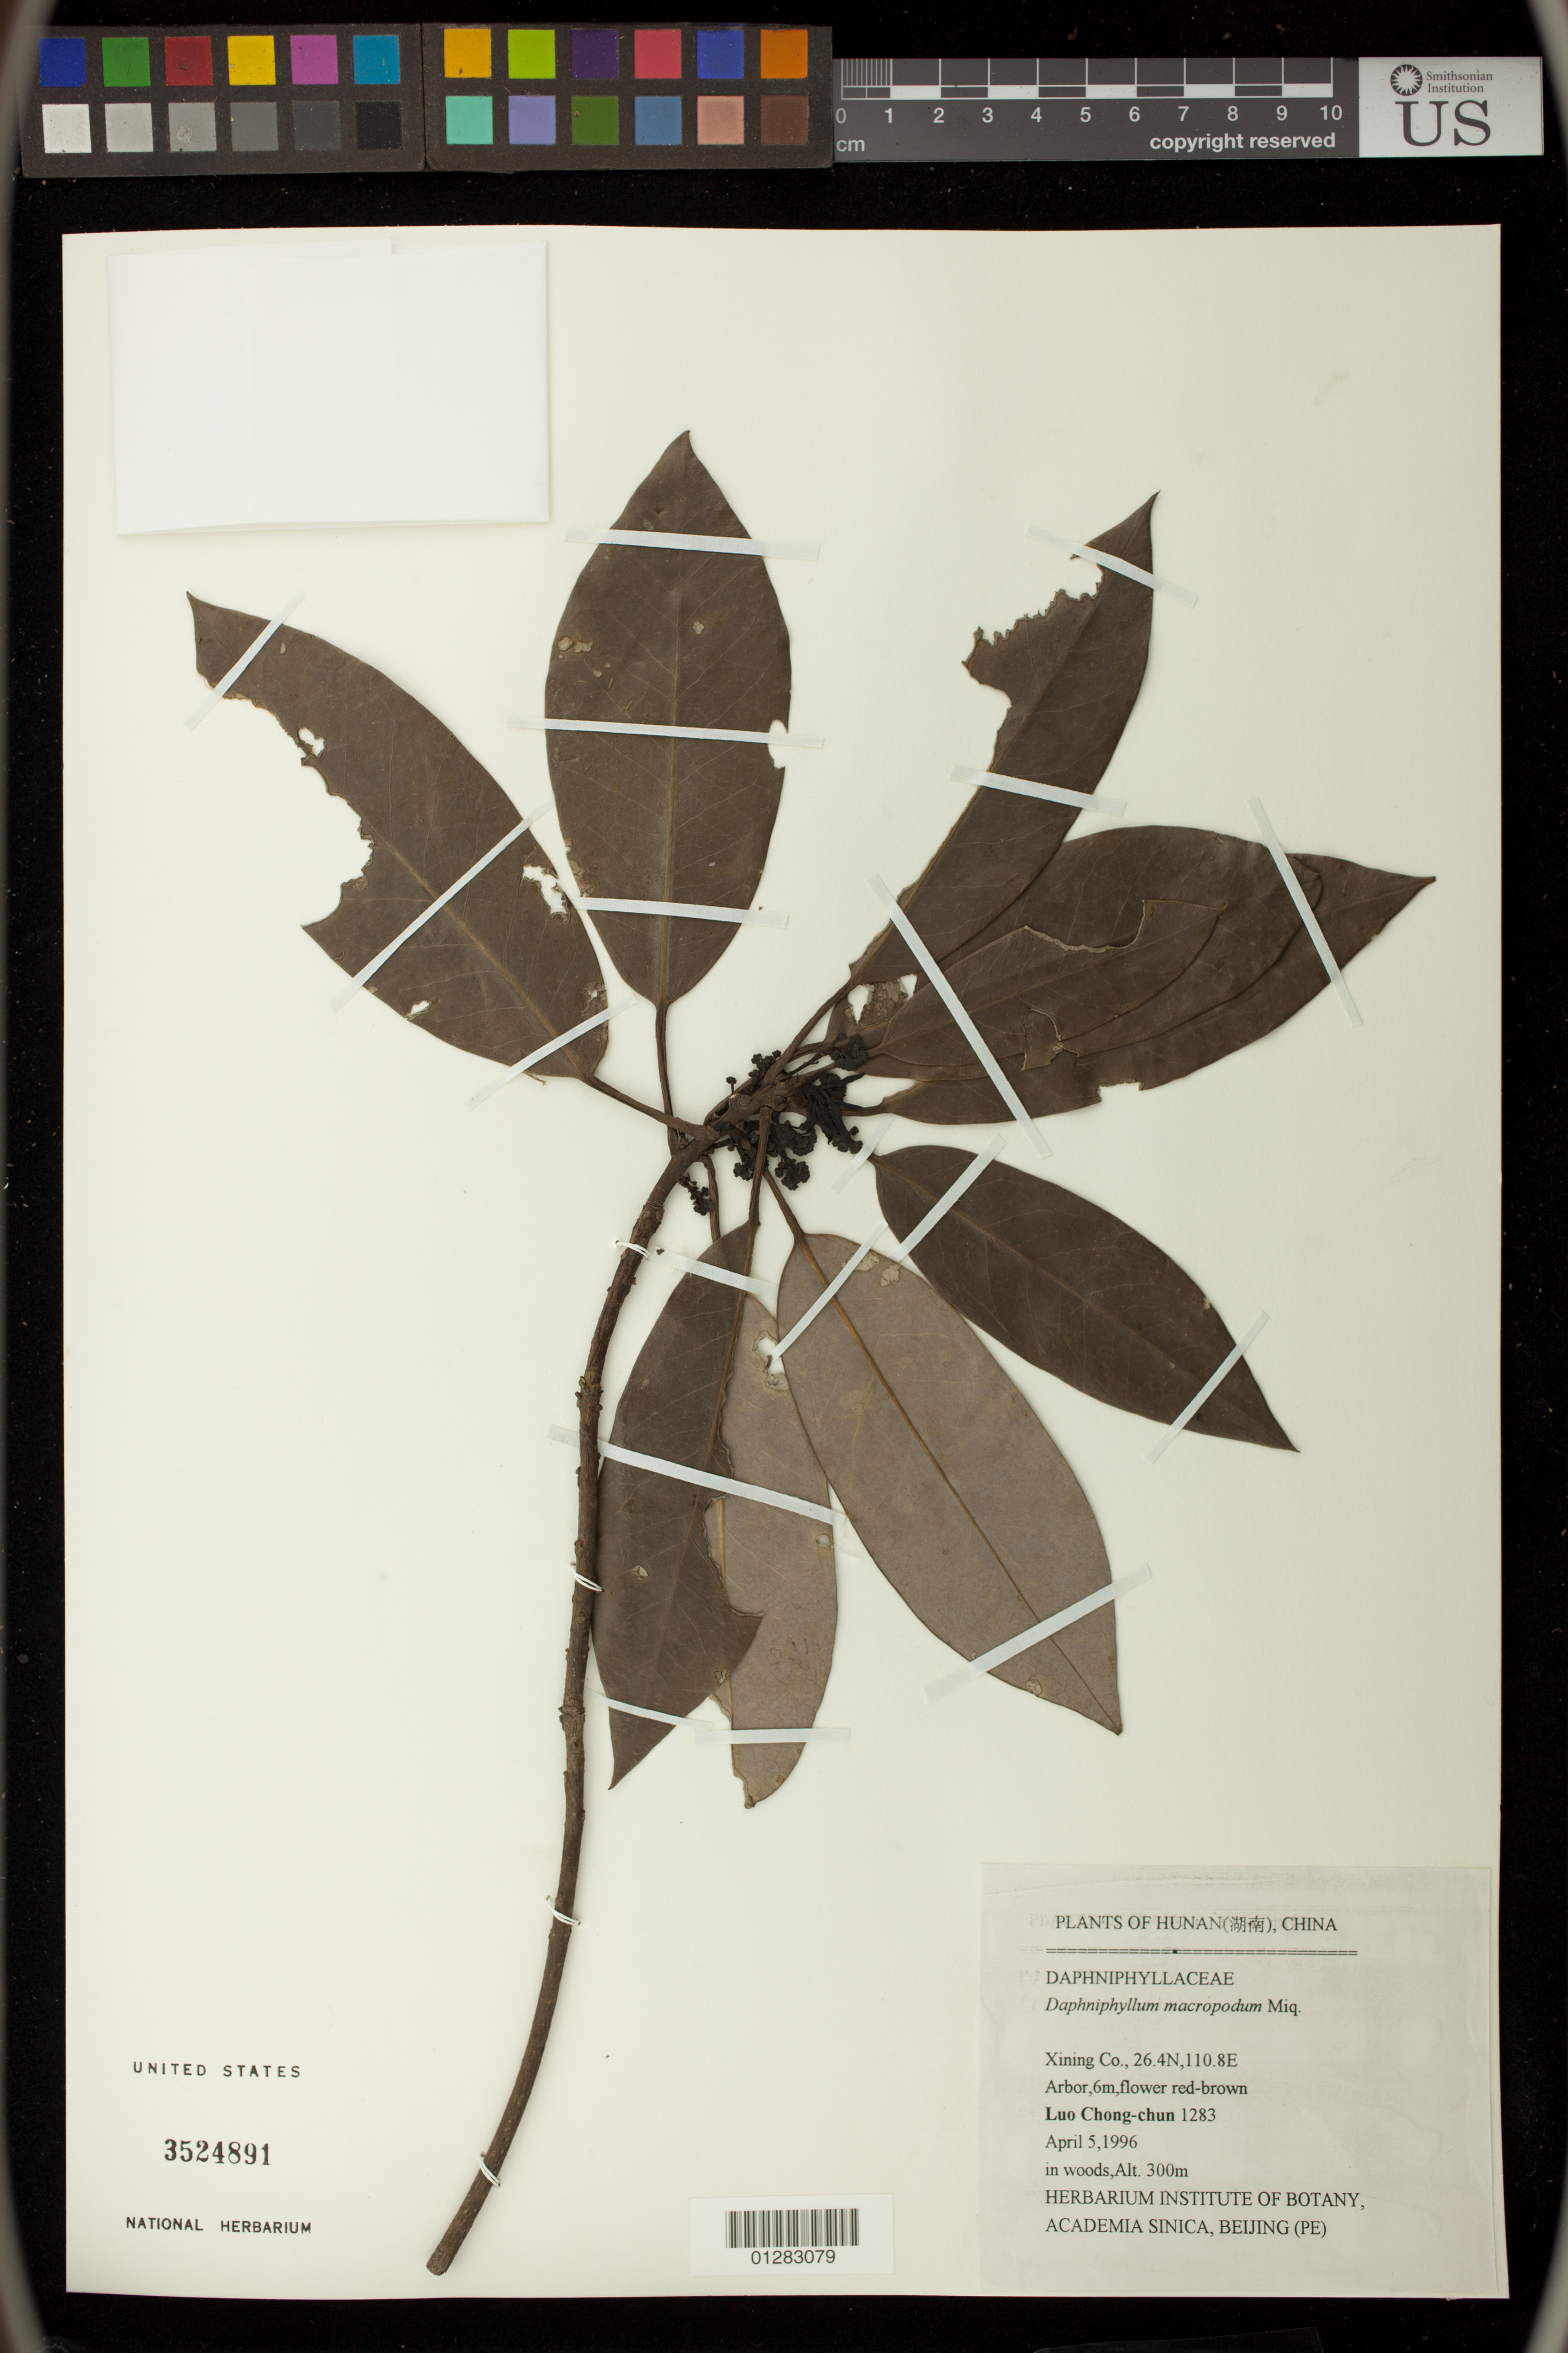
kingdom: Plantae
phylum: Tracheophyta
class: Magnoliopsida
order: Saxifragales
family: Daphniphyllaceae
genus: Daphniphyllum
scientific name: Daphniphyllum himalayense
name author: (Benth.) Müll. Arg.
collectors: L. Chong-Chun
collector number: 1283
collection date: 1996-04-05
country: China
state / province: Hunan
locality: Xining Co.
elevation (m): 91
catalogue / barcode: US 3524891